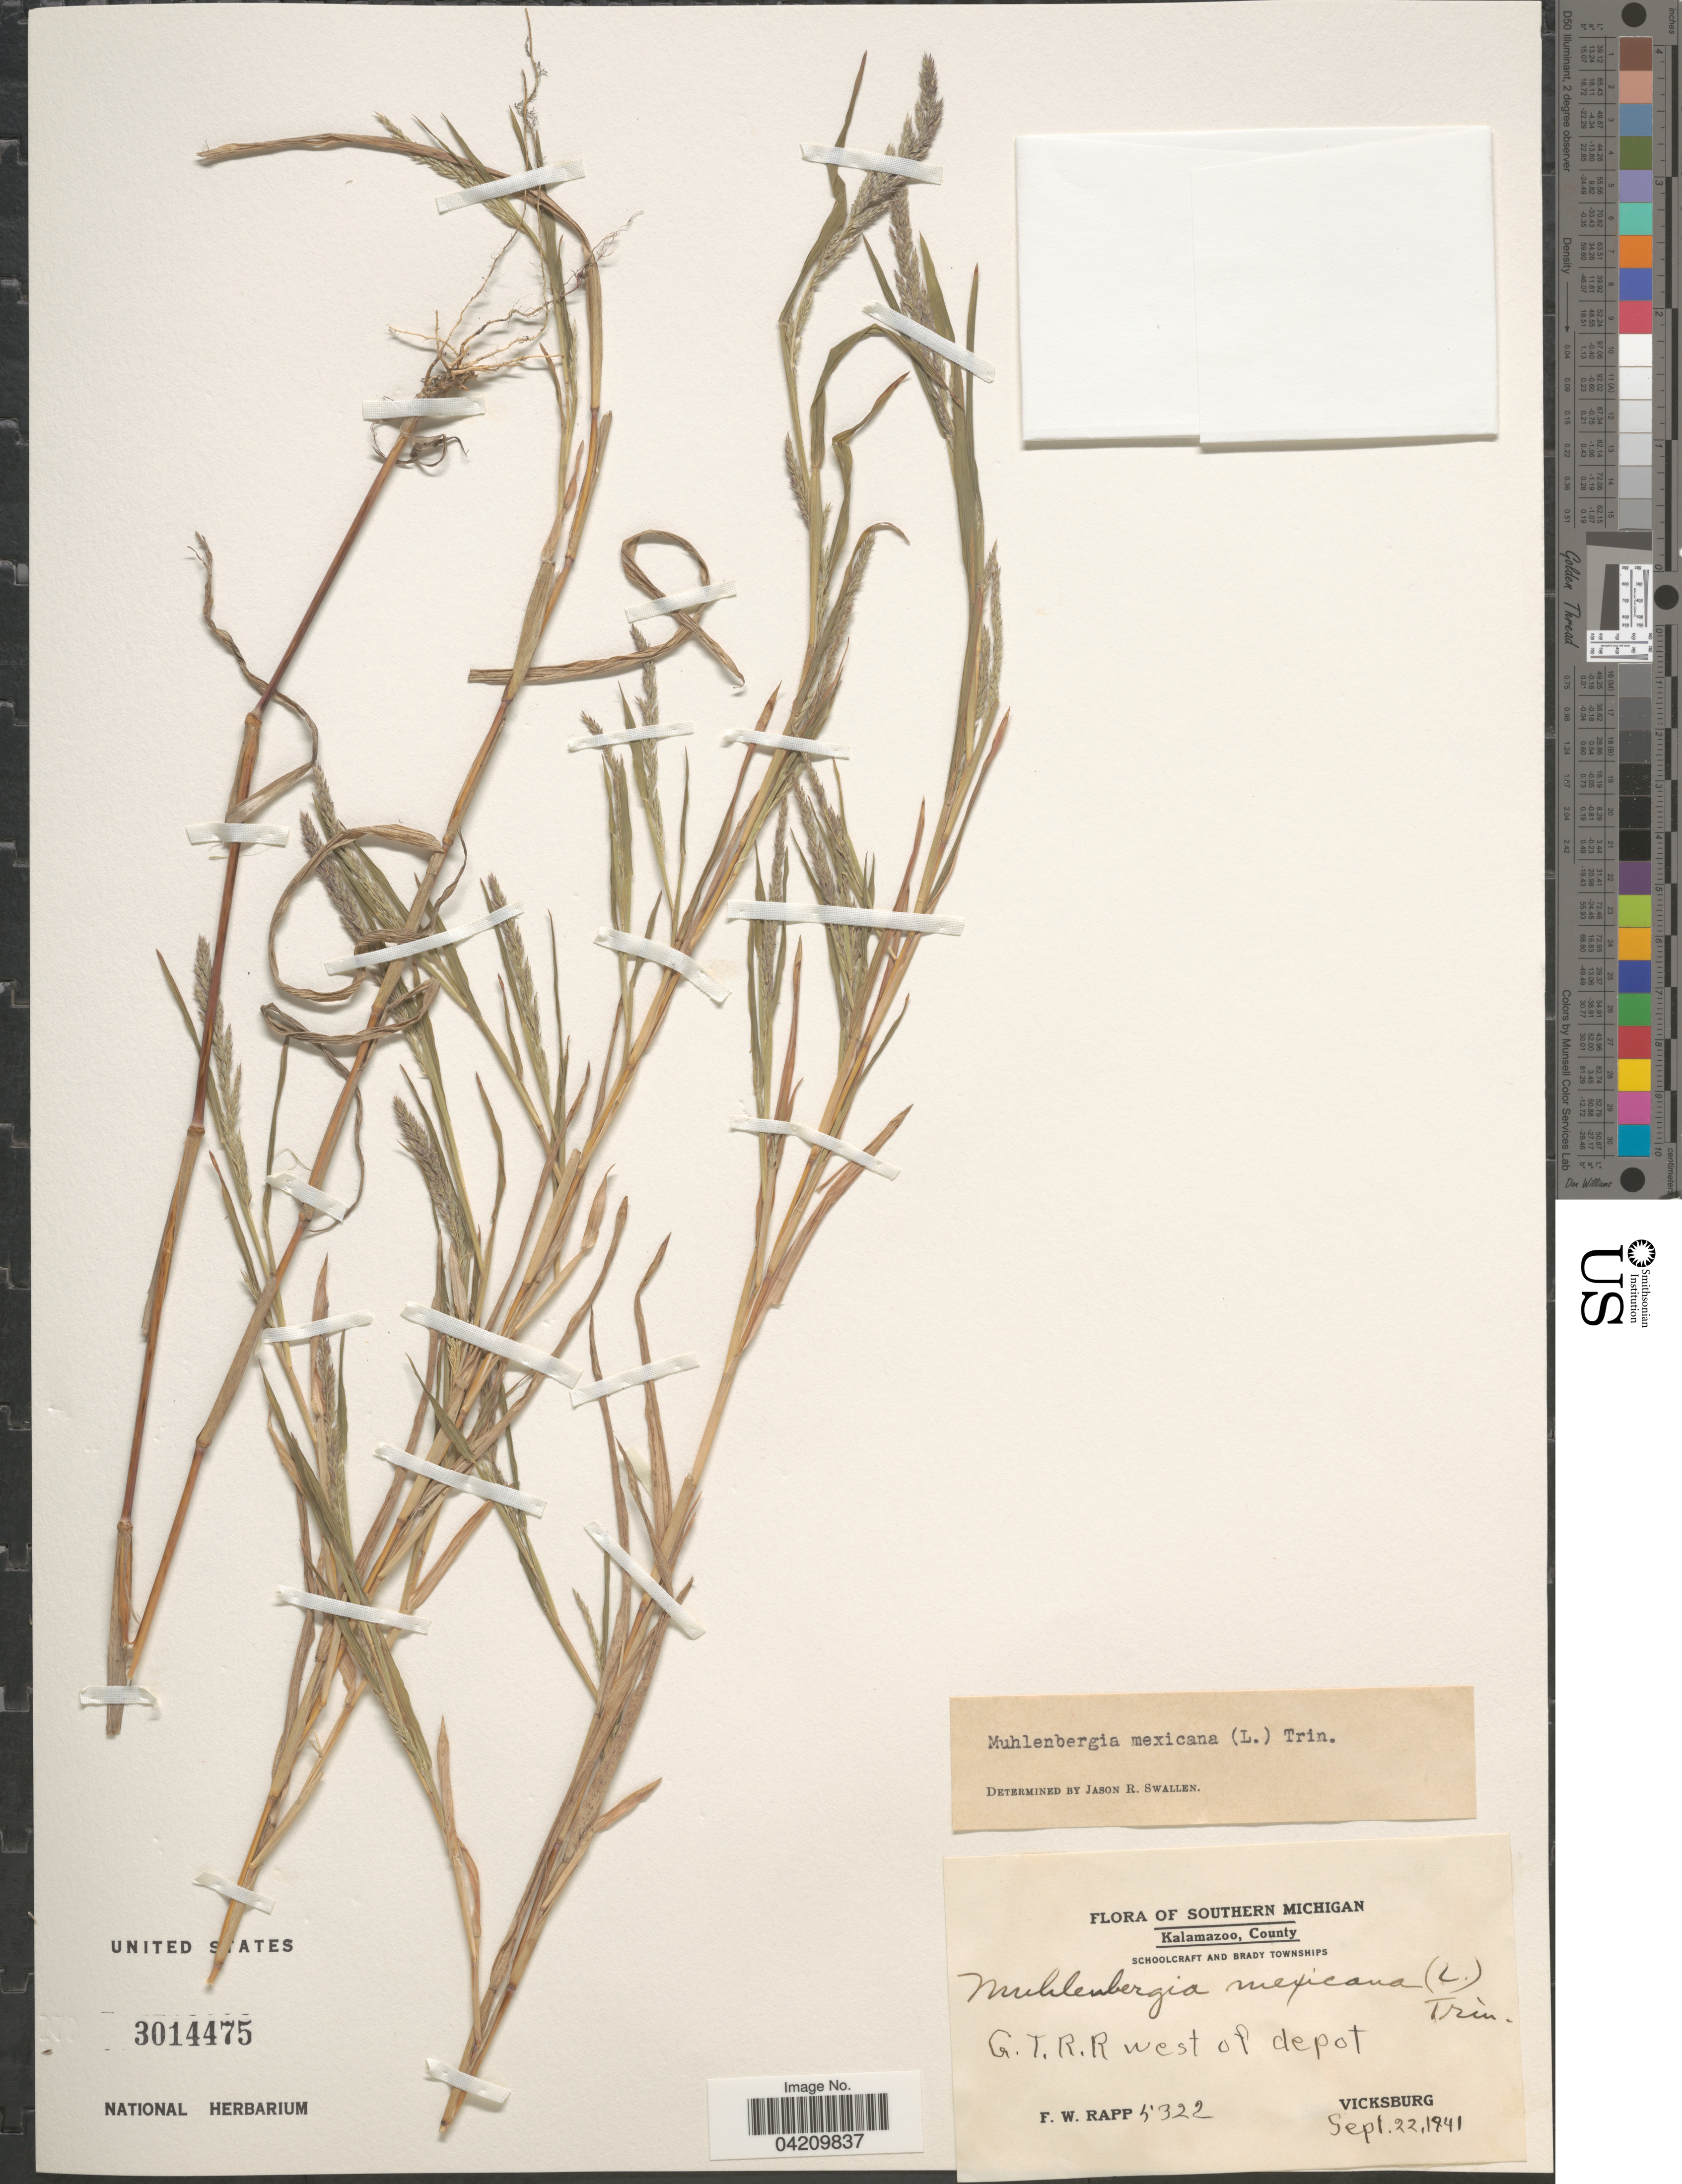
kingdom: Plantae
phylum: Tracheophyta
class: Liliopsida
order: Poales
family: Poaceae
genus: Muhlenbergia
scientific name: Muhlenbergia mexicana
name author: (L.) Trin.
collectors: F. Rapp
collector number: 5322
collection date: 1941-09-22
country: United States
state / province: Michigan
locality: Southern Michigan. Kalamazoo, County. Schoolcraft and Brady Townships. G.T.R.R. west of depot. Vicksburg.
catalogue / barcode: US 3014475